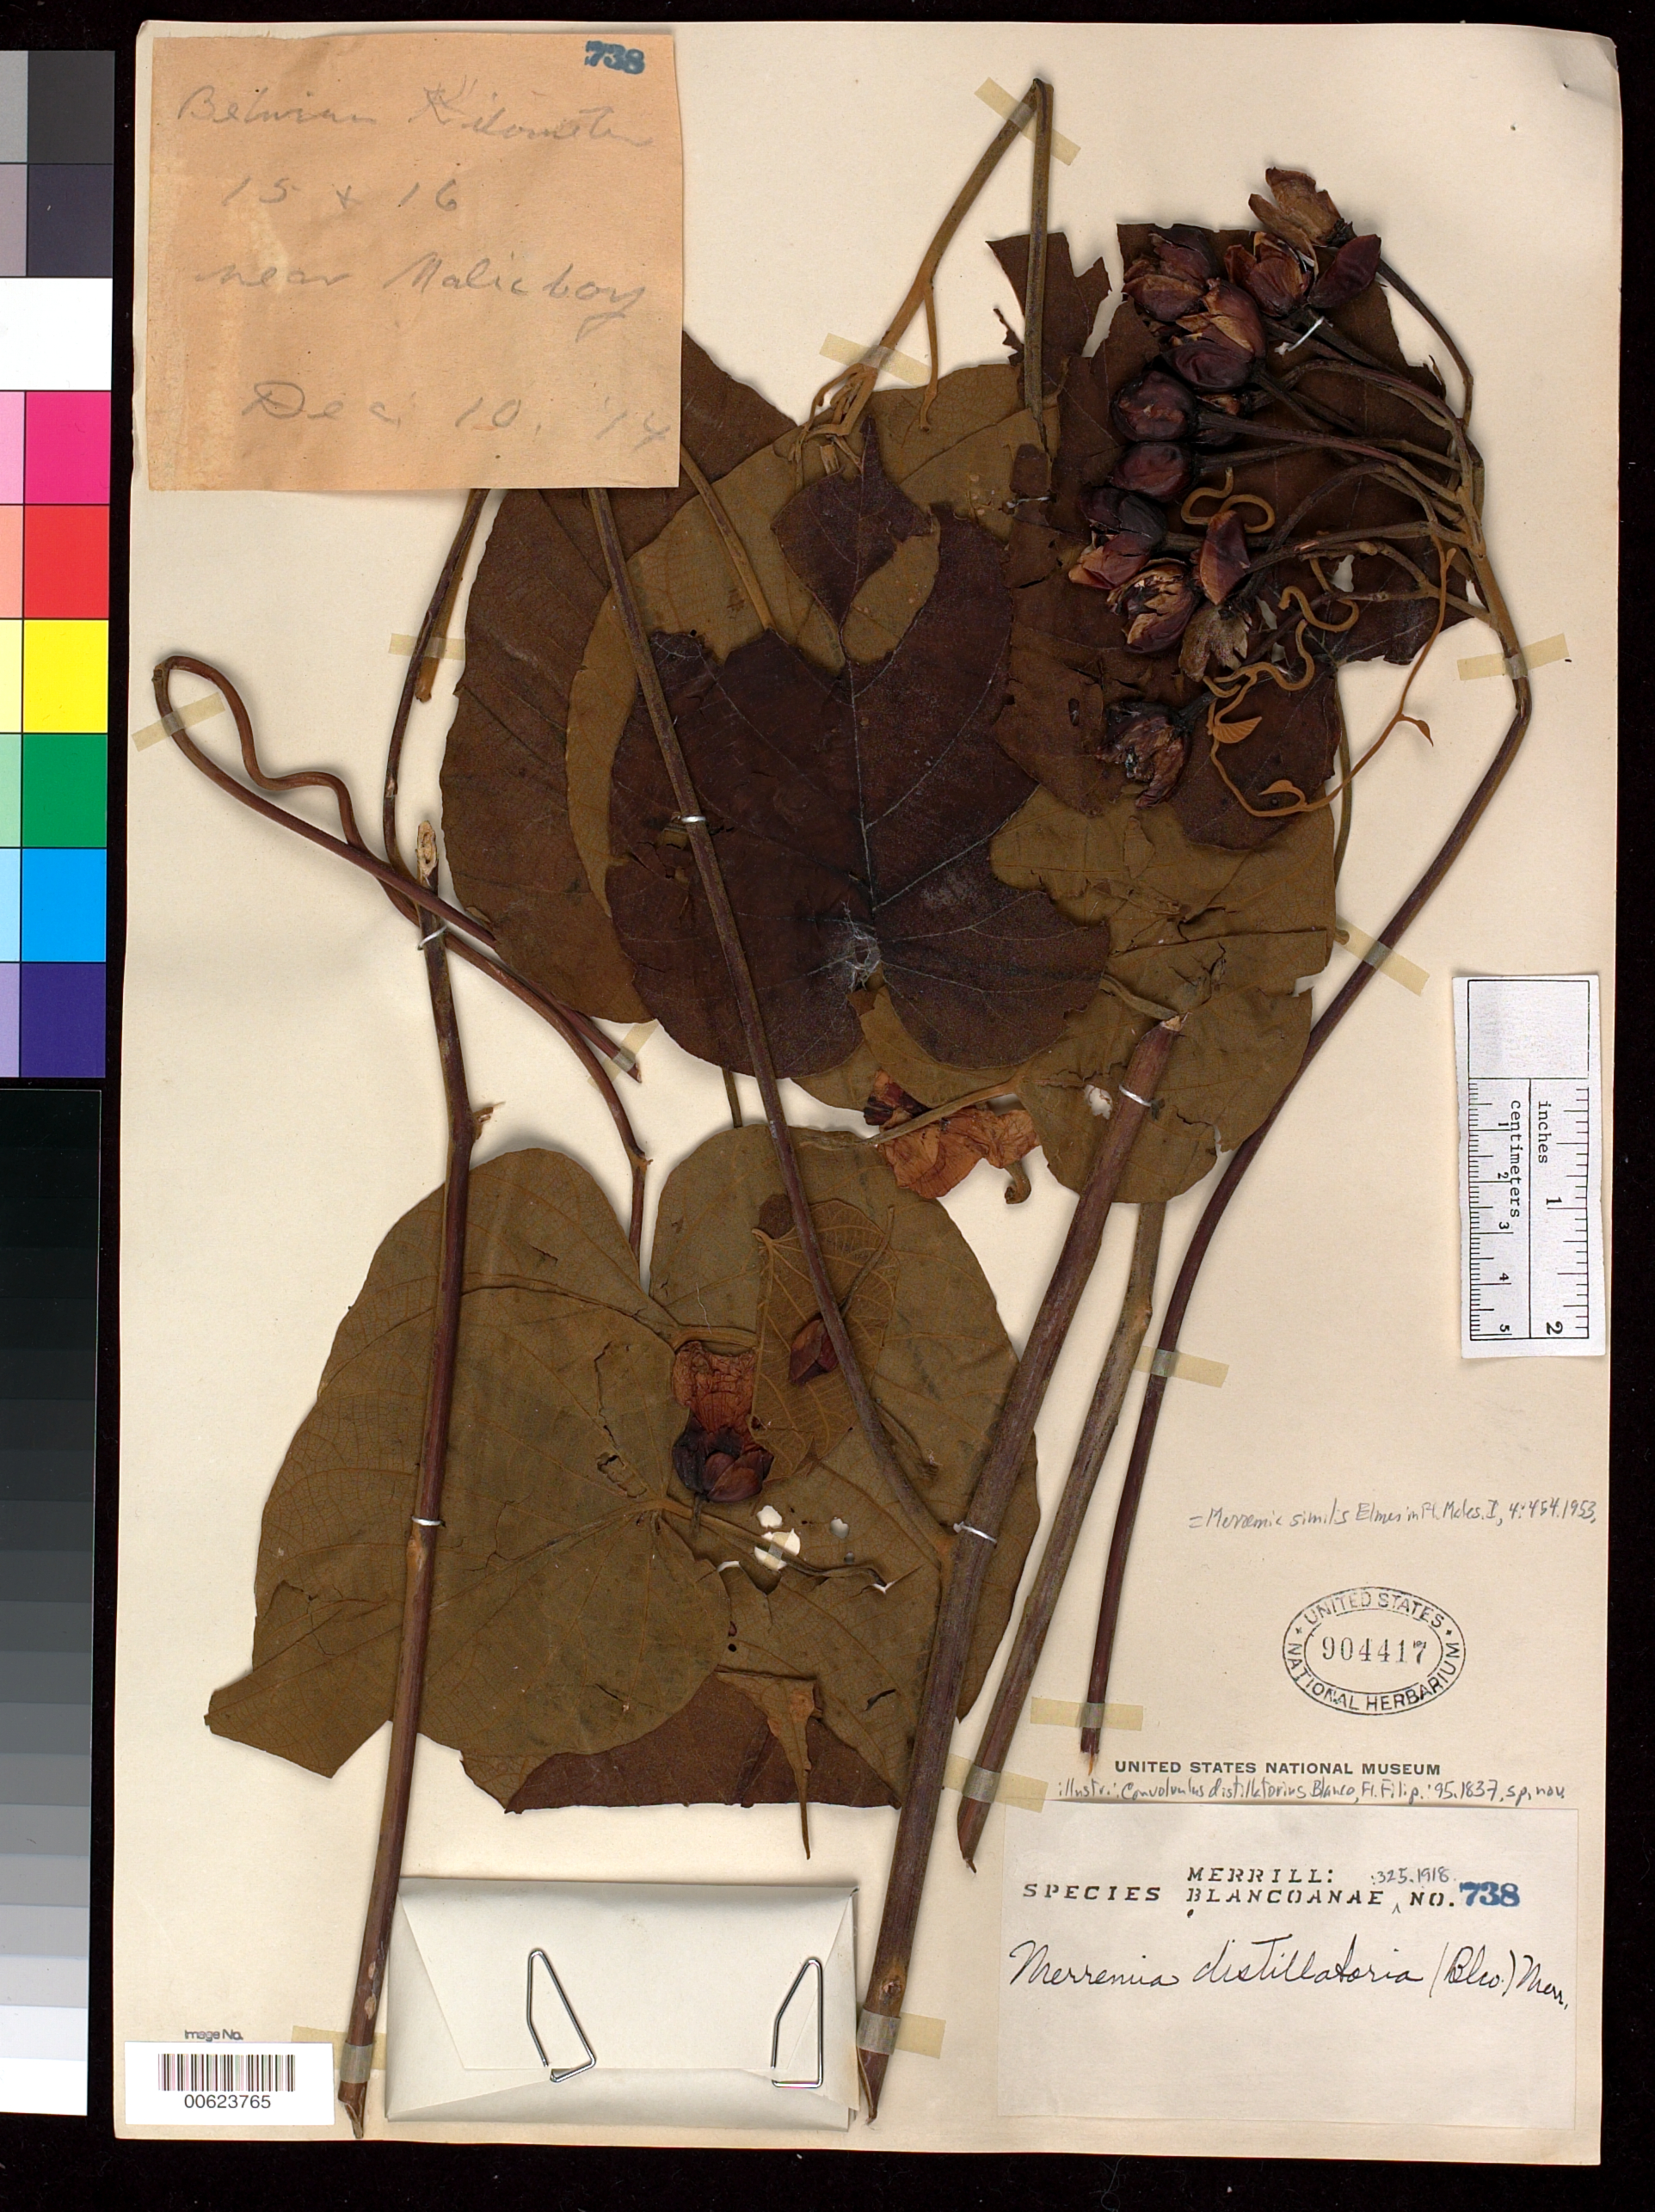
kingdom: Plantae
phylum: Tracheophyta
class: Magnoliopsida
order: Solanales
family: Convolvulaceae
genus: Decalobanthus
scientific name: Decalobanthus distillatorius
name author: (Blanco) Staples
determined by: Strong, Mark T., (BOT), Smithsonian Institution - National Museum of Natural History (UNITED STATES)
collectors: D. L. Topping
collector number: Sp. Blancoan. 0738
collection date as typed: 10 Dec 1914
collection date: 1914-12-10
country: Philippines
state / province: Calabarzon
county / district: Quezon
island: Luzon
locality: Near malicboi, tayabas prov. [= quezon province]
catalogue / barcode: US 904417